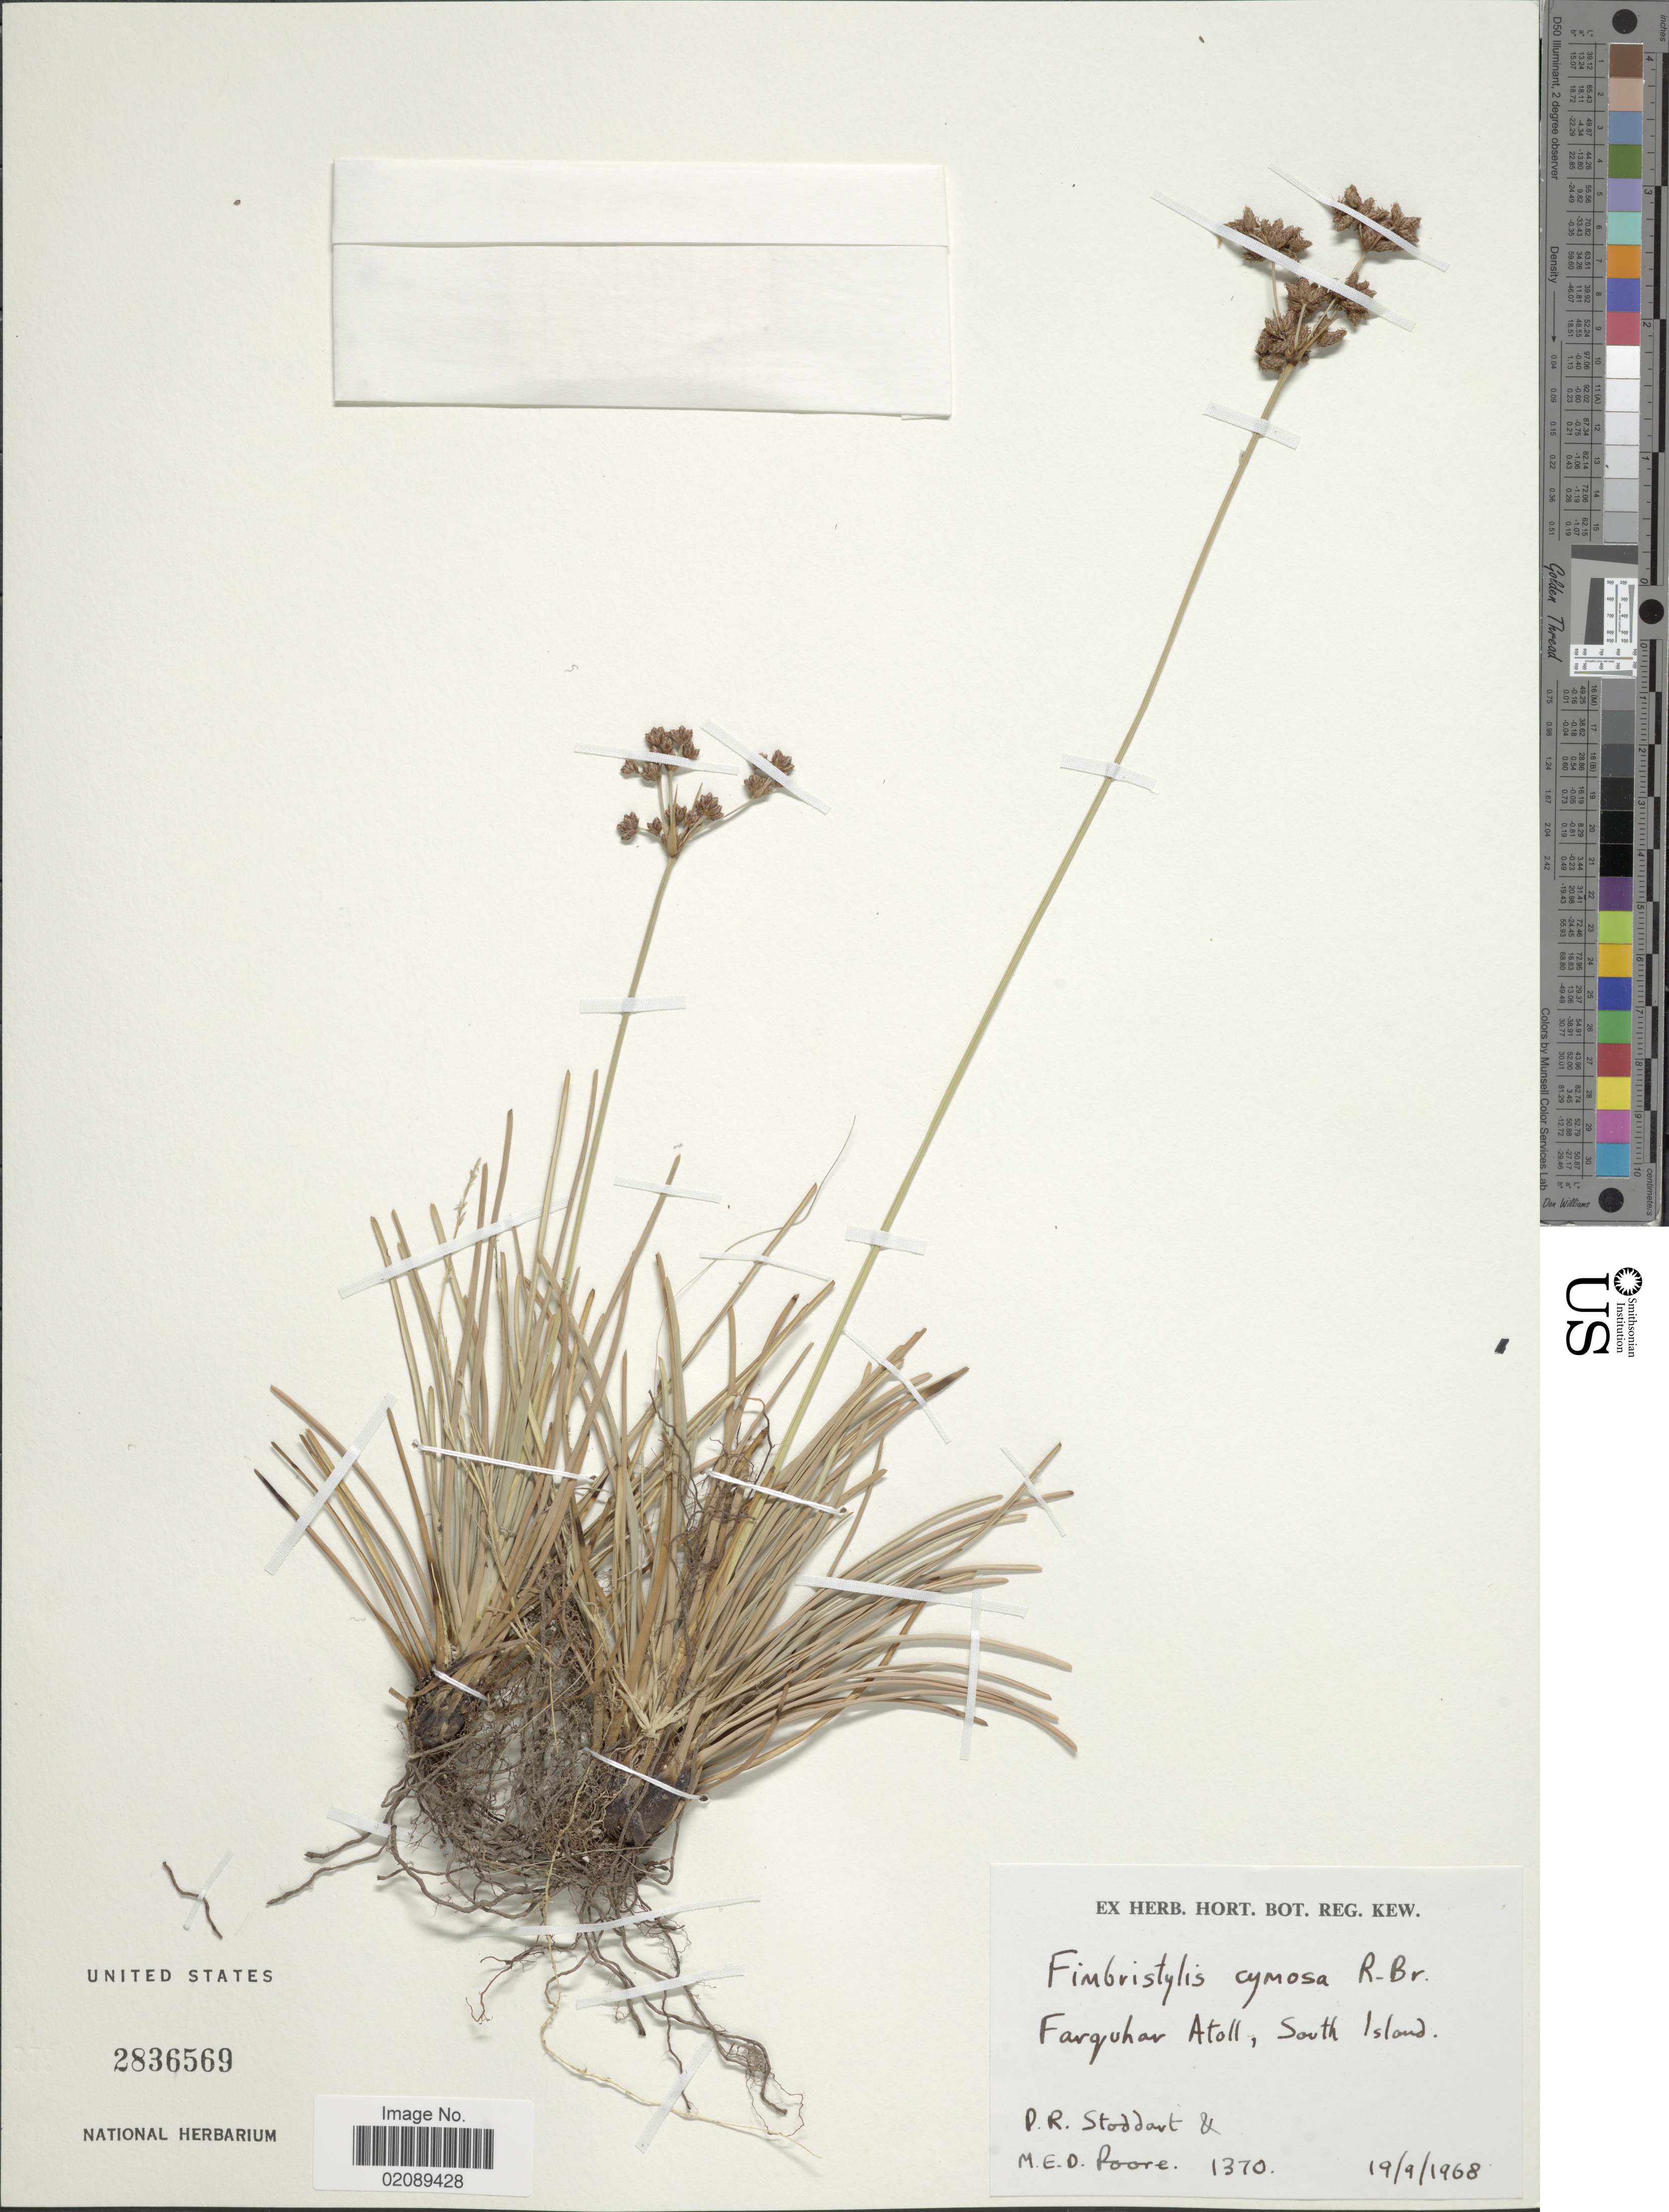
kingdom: Plantae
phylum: Tracheophyta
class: Liliopsida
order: Poales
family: Cyperaceae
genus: Fimbristylis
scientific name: Fimbristylis cymosa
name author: R. Br.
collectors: D. R. Stoddart & M. E. D. Poore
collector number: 1370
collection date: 1968-09-19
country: Seychelles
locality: Farguhar Atoll, South Island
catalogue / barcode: US 2836569